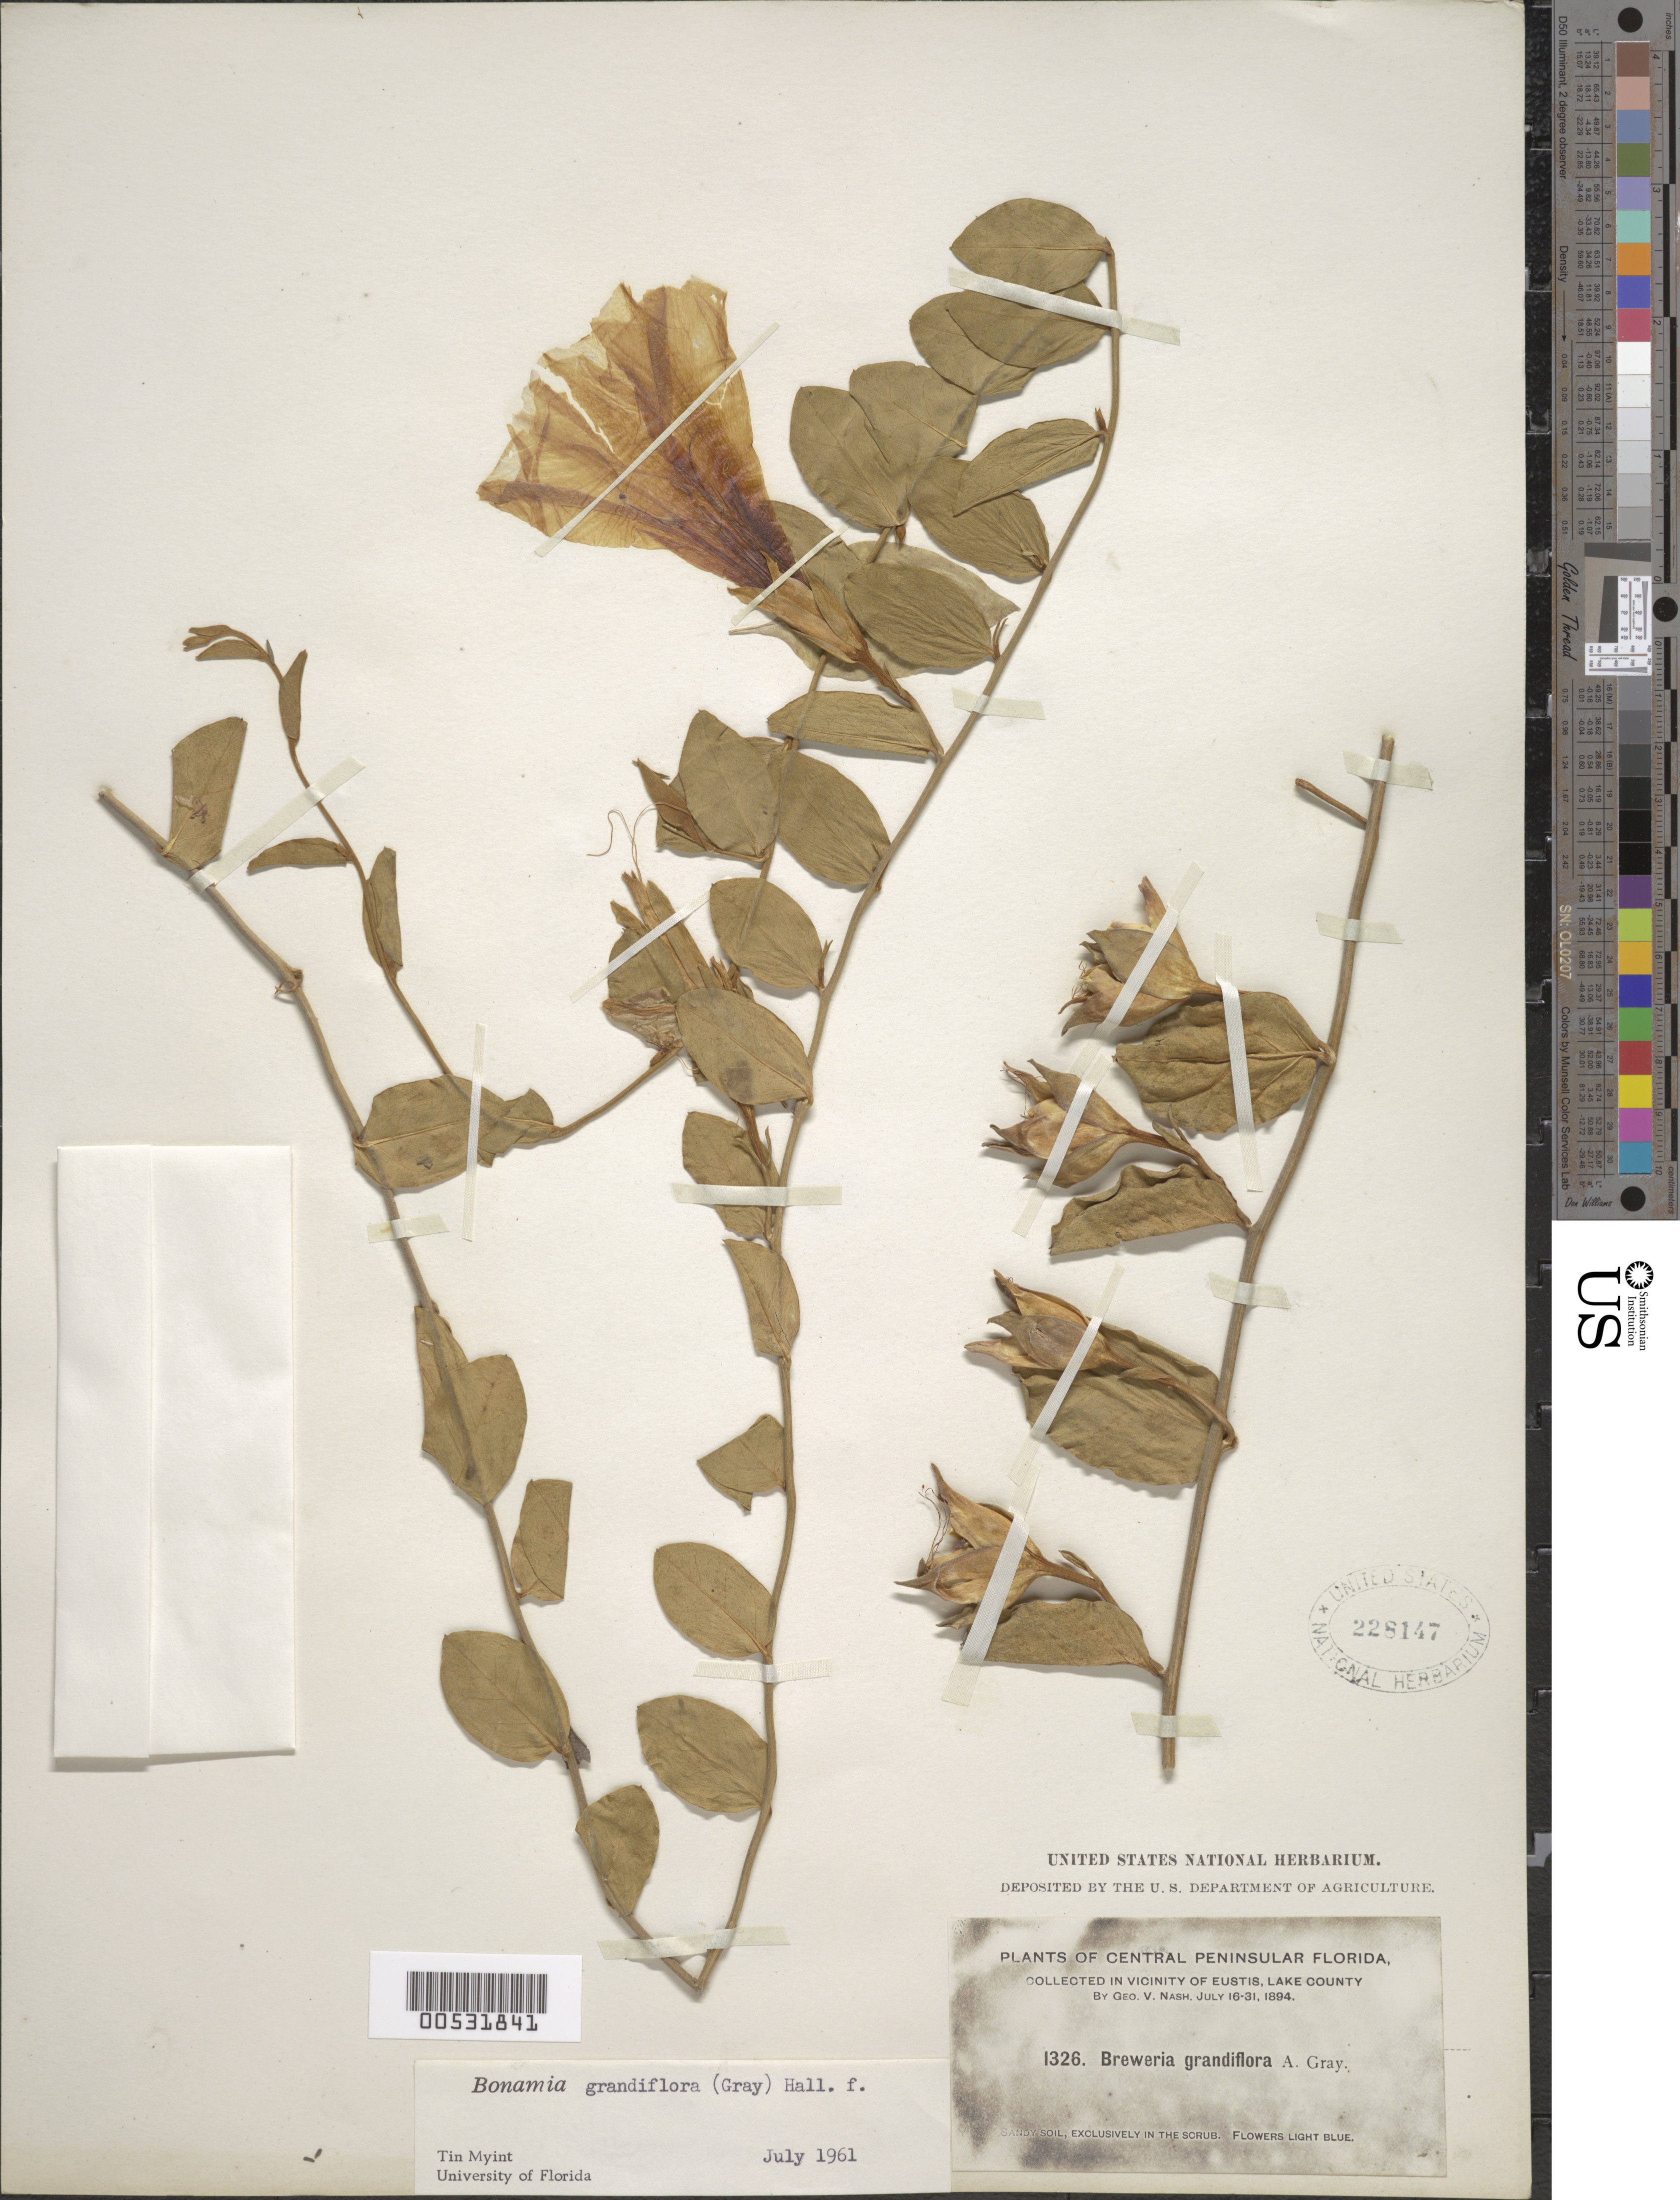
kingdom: Plantae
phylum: Tracheophyta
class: Magnoliopsida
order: Solanales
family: Convolvulaceae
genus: Bonamia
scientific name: Bonamia grandiflora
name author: (A. Gray) Hallier f.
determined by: Myint, Tin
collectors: G. V. Nash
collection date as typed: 16 Jul 1894 to 31 Jul 1894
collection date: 1894-07-16/1894-07-31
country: United States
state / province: Florida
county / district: Lake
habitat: Sandy soil, exclusively in the scrub.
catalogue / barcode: US 228147